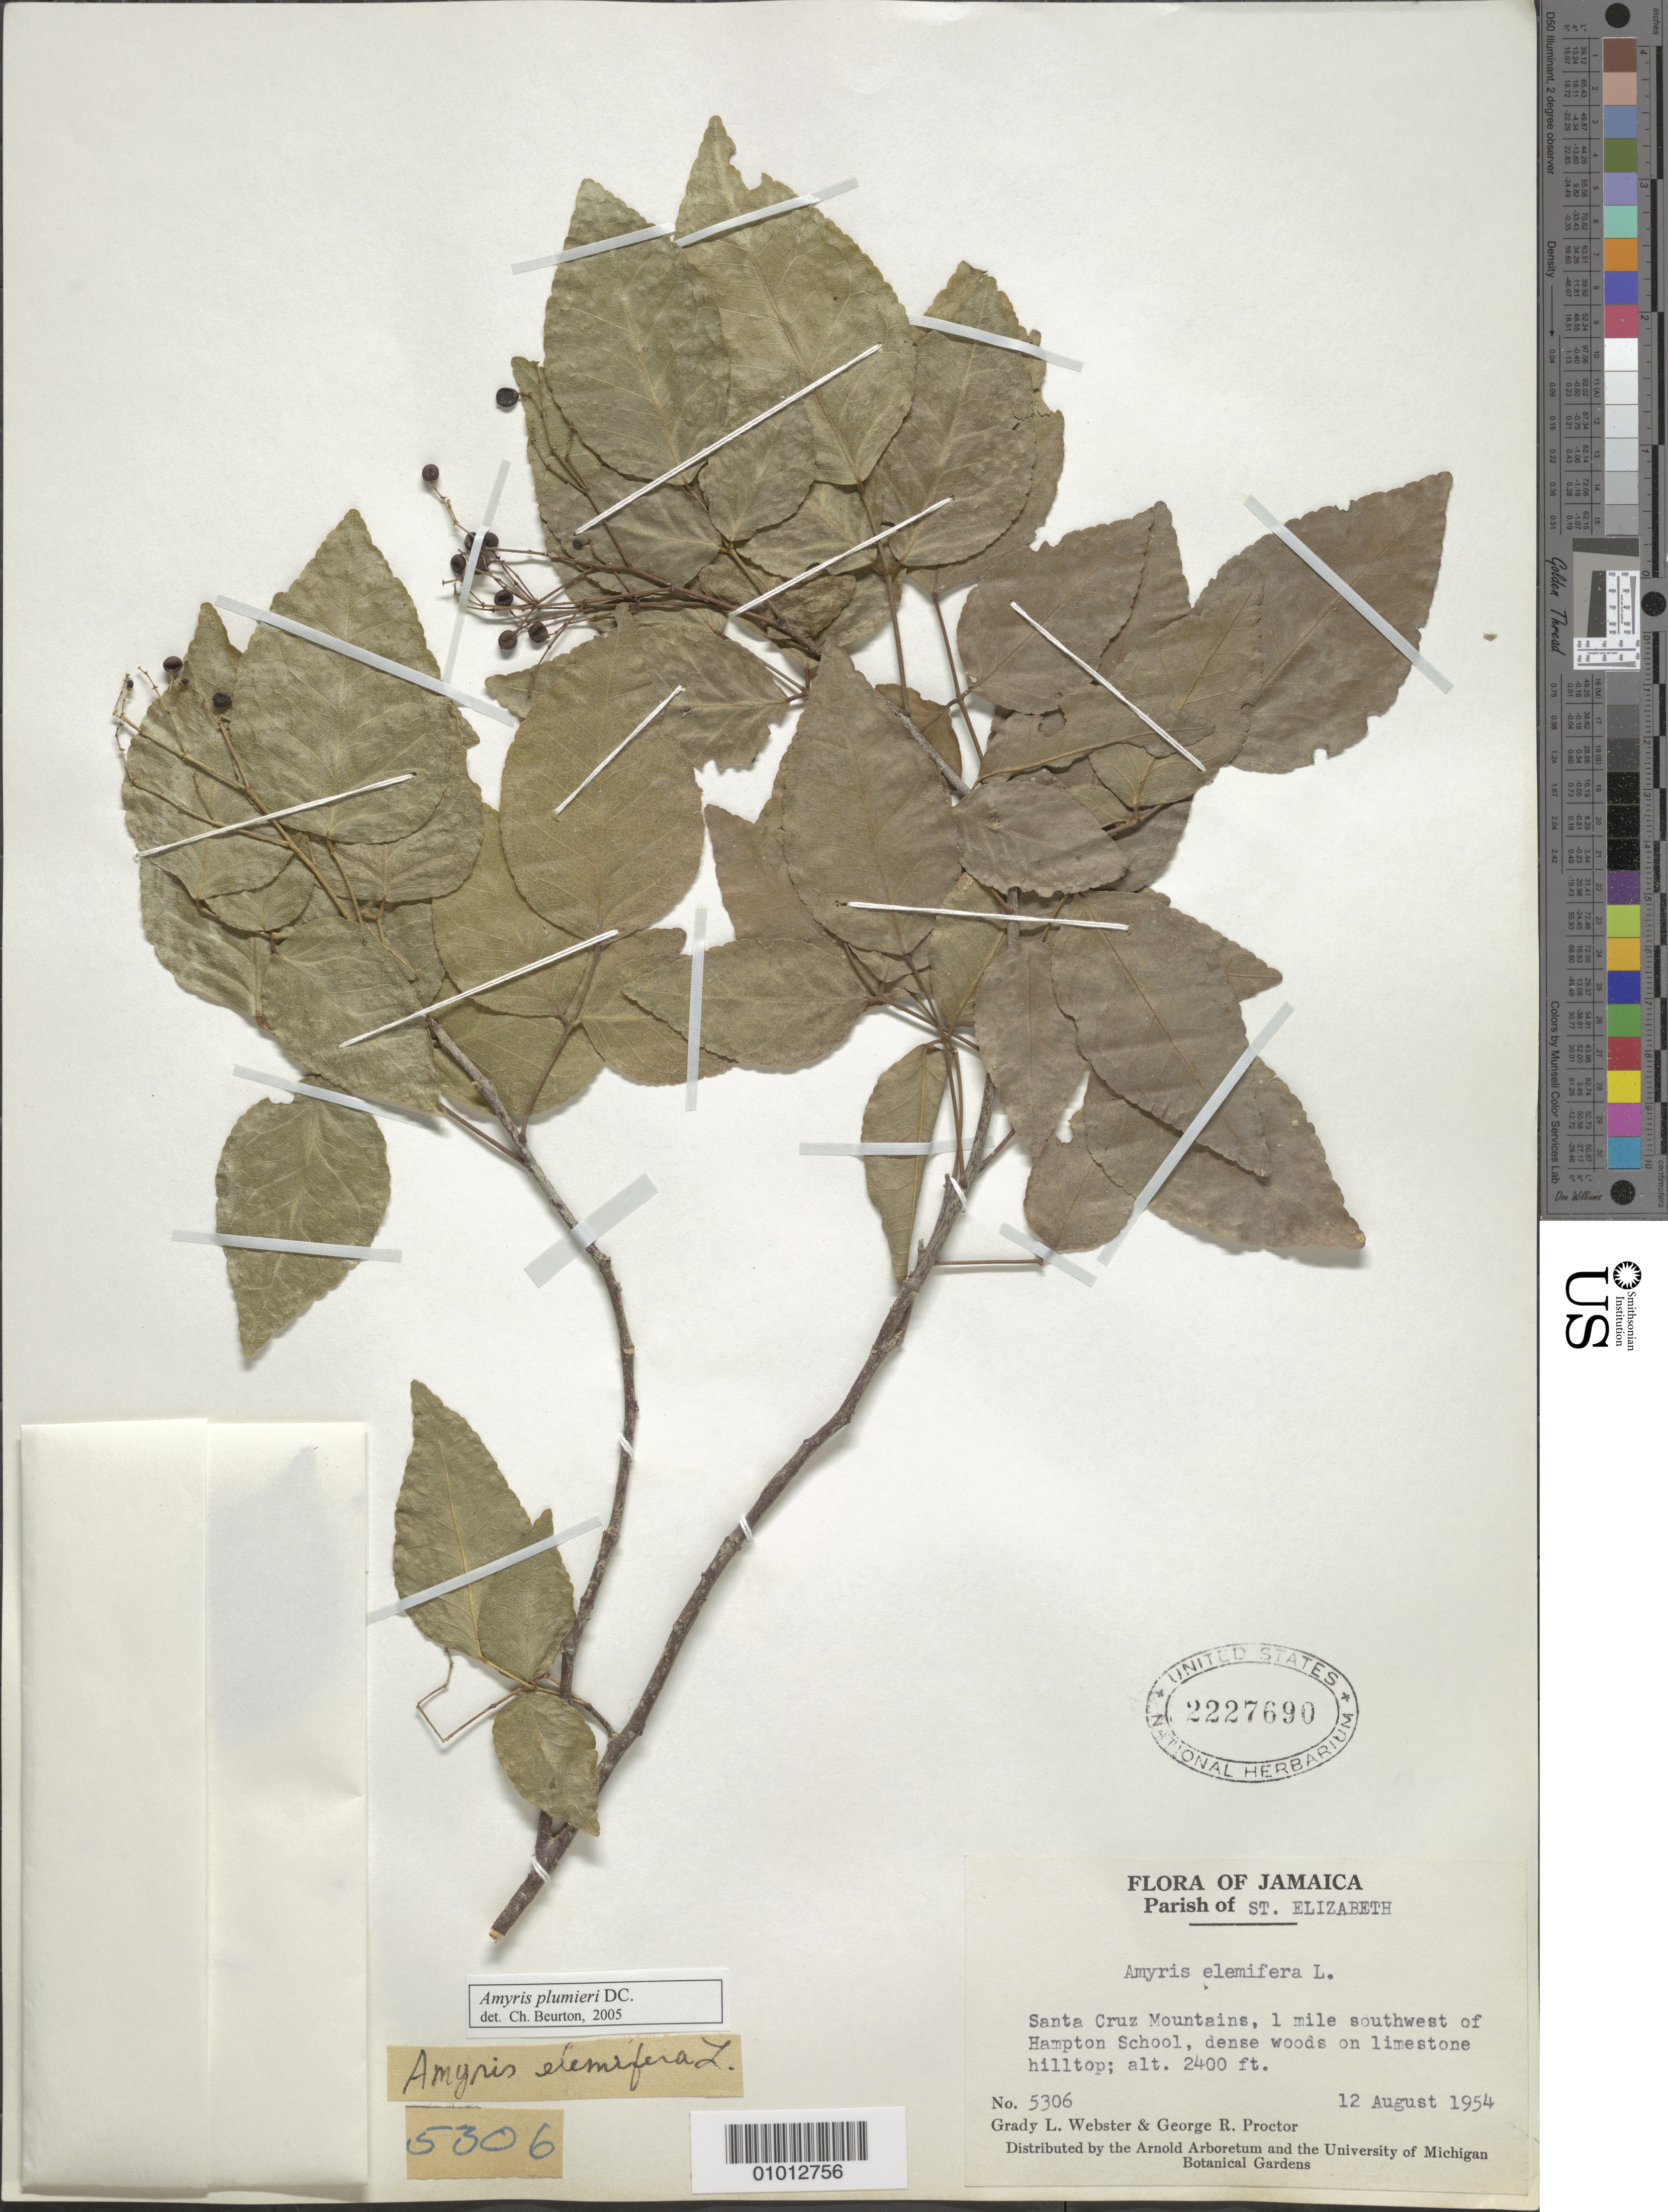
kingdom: Plantae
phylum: Tracheophyta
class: Magnoliopsida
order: Sapindales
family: Rutaceae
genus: Amyris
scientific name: Amyris plumieri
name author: DC.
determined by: Beurton, C.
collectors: G. L. Webster & G. R. Proctor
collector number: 5306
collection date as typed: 12 Aug 1954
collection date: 1954-08-12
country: Jamaica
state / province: Saint Elizabeth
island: Jamaica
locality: Santa Cruz Mountains, 1 mile southwest of Hampton School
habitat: Dense woods on limestone hilltop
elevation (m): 732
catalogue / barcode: US 2227690